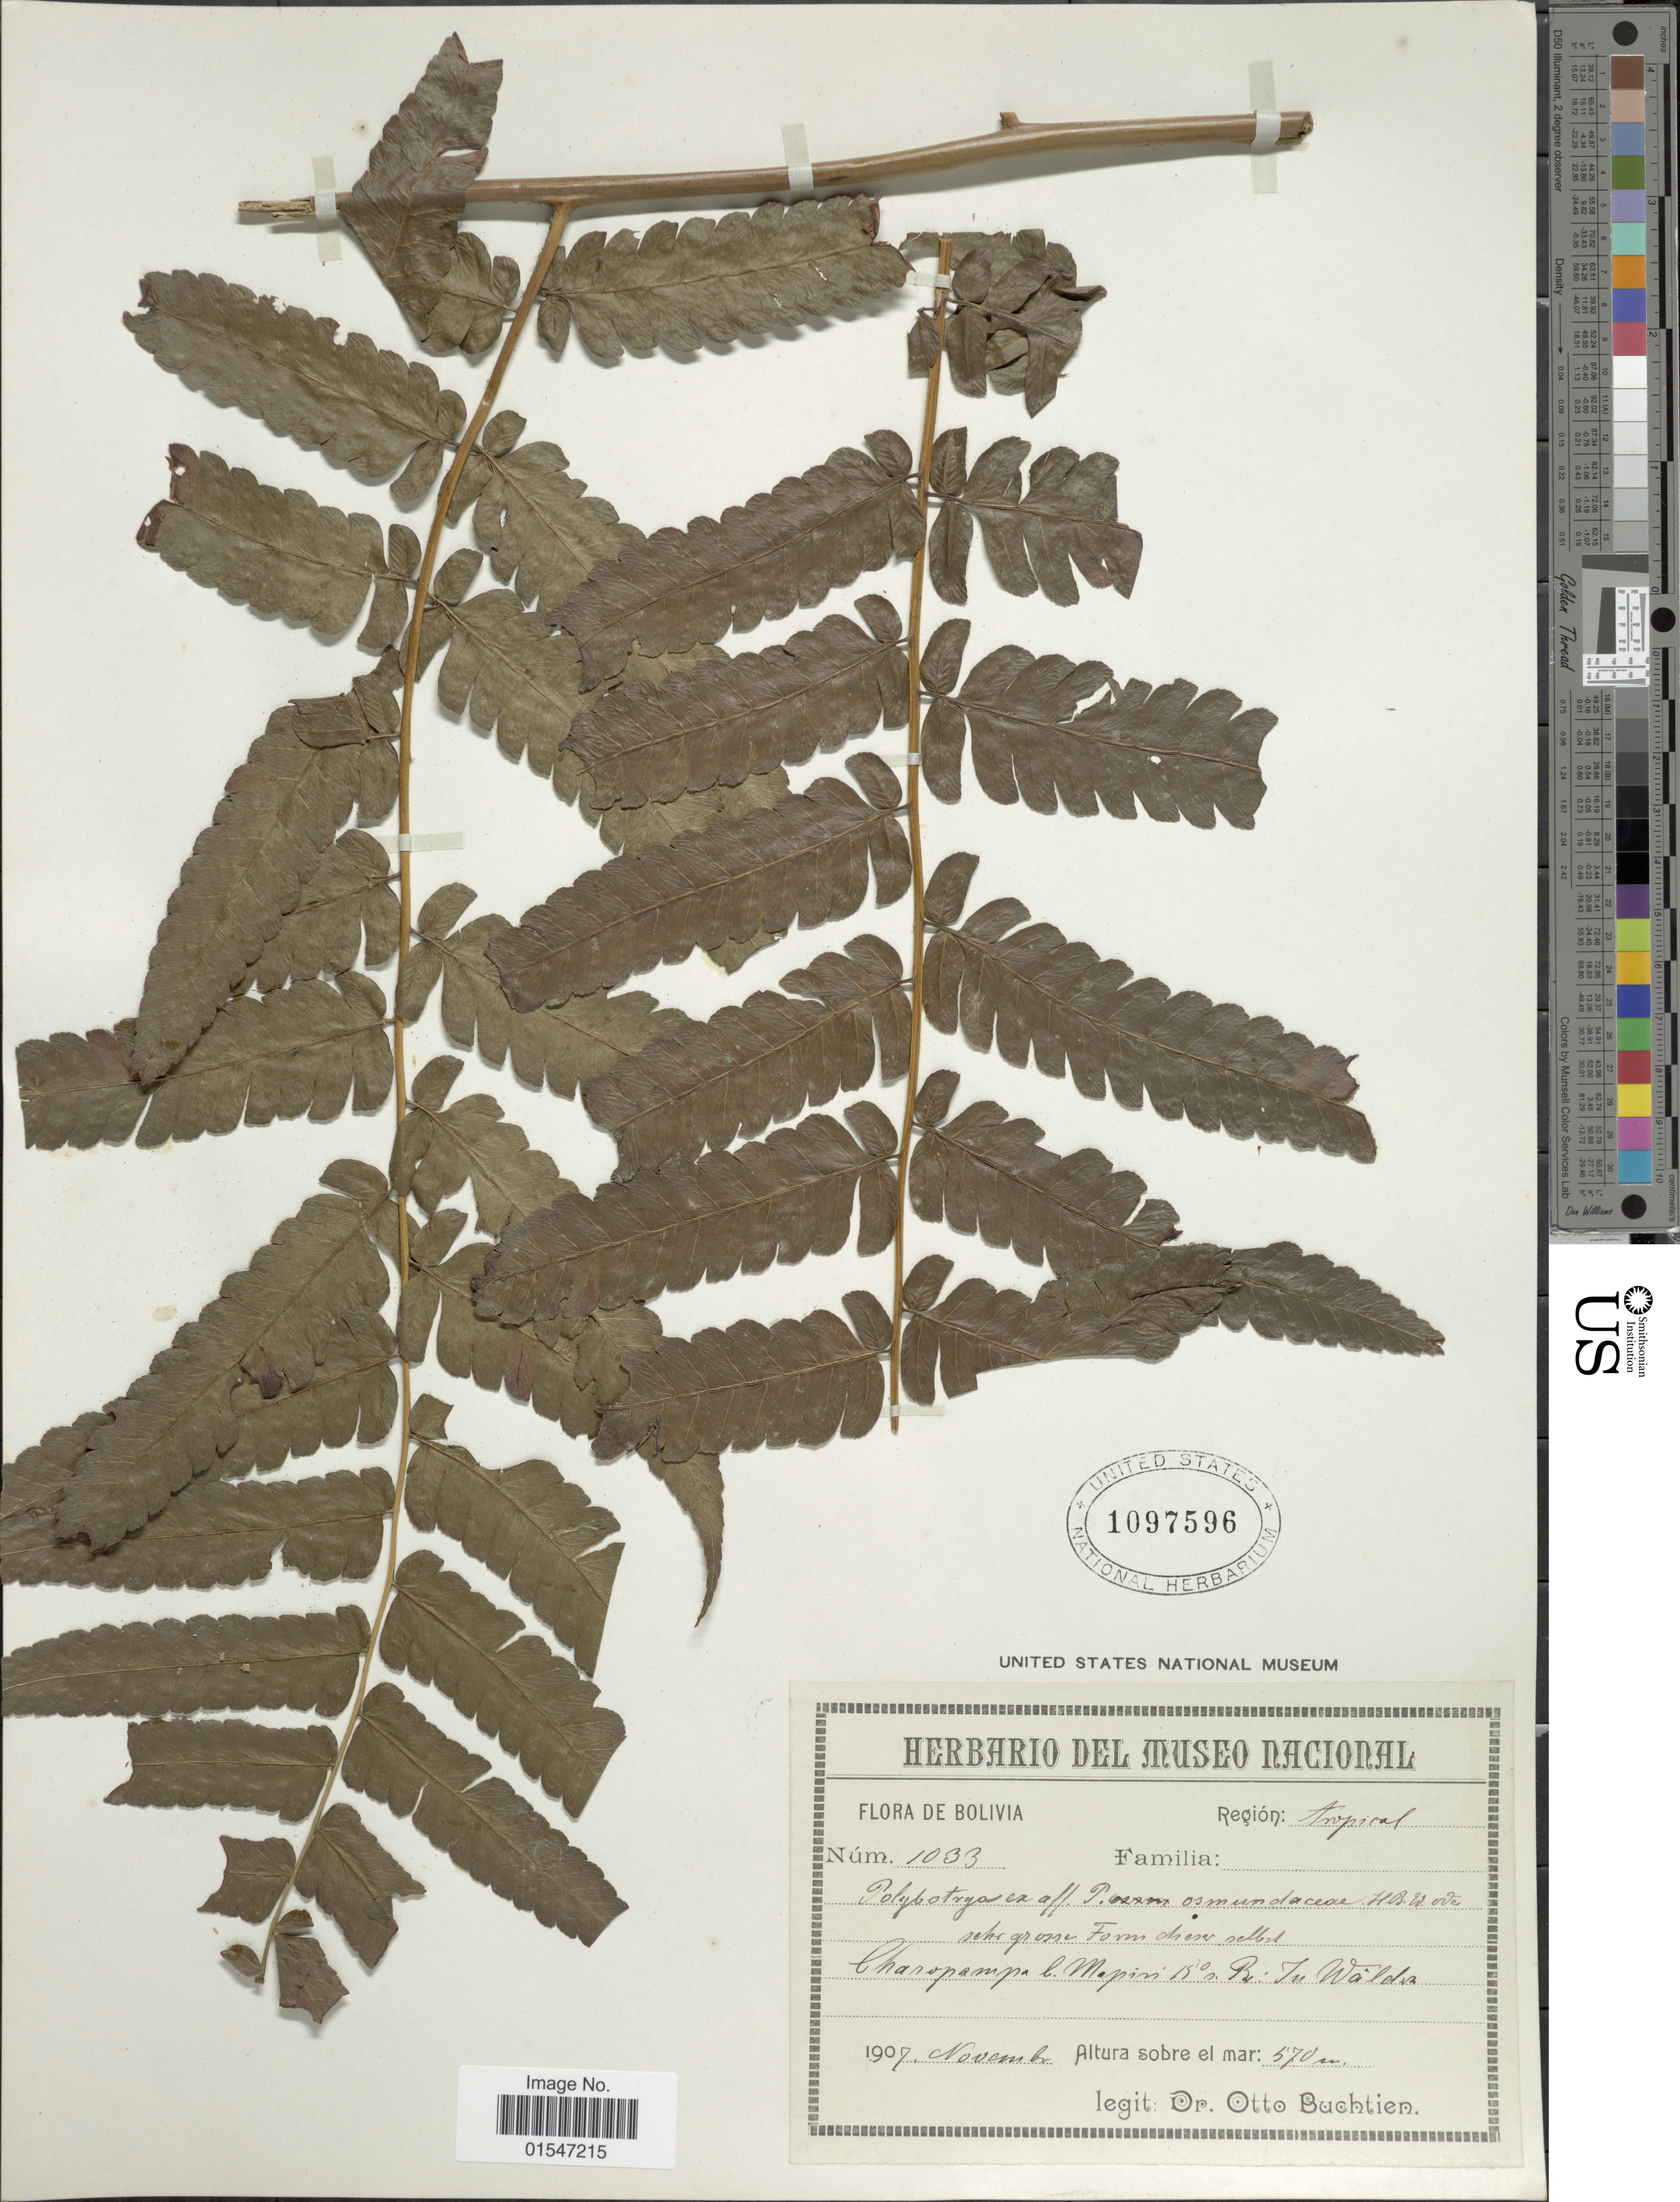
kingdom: Plantae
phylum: Tracheophyta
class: Polypodiopsida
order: Polypodiales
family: Dryopteridaceae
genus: Polybotrya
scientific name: Polybotrya caudata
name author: Kunze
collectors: O. Buchtien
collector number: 1033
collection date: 1907-11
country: Bolivia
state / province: La Paz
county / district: Mapiri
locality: Región tropical, Charopampa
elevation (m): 570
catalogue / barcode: US 1097596